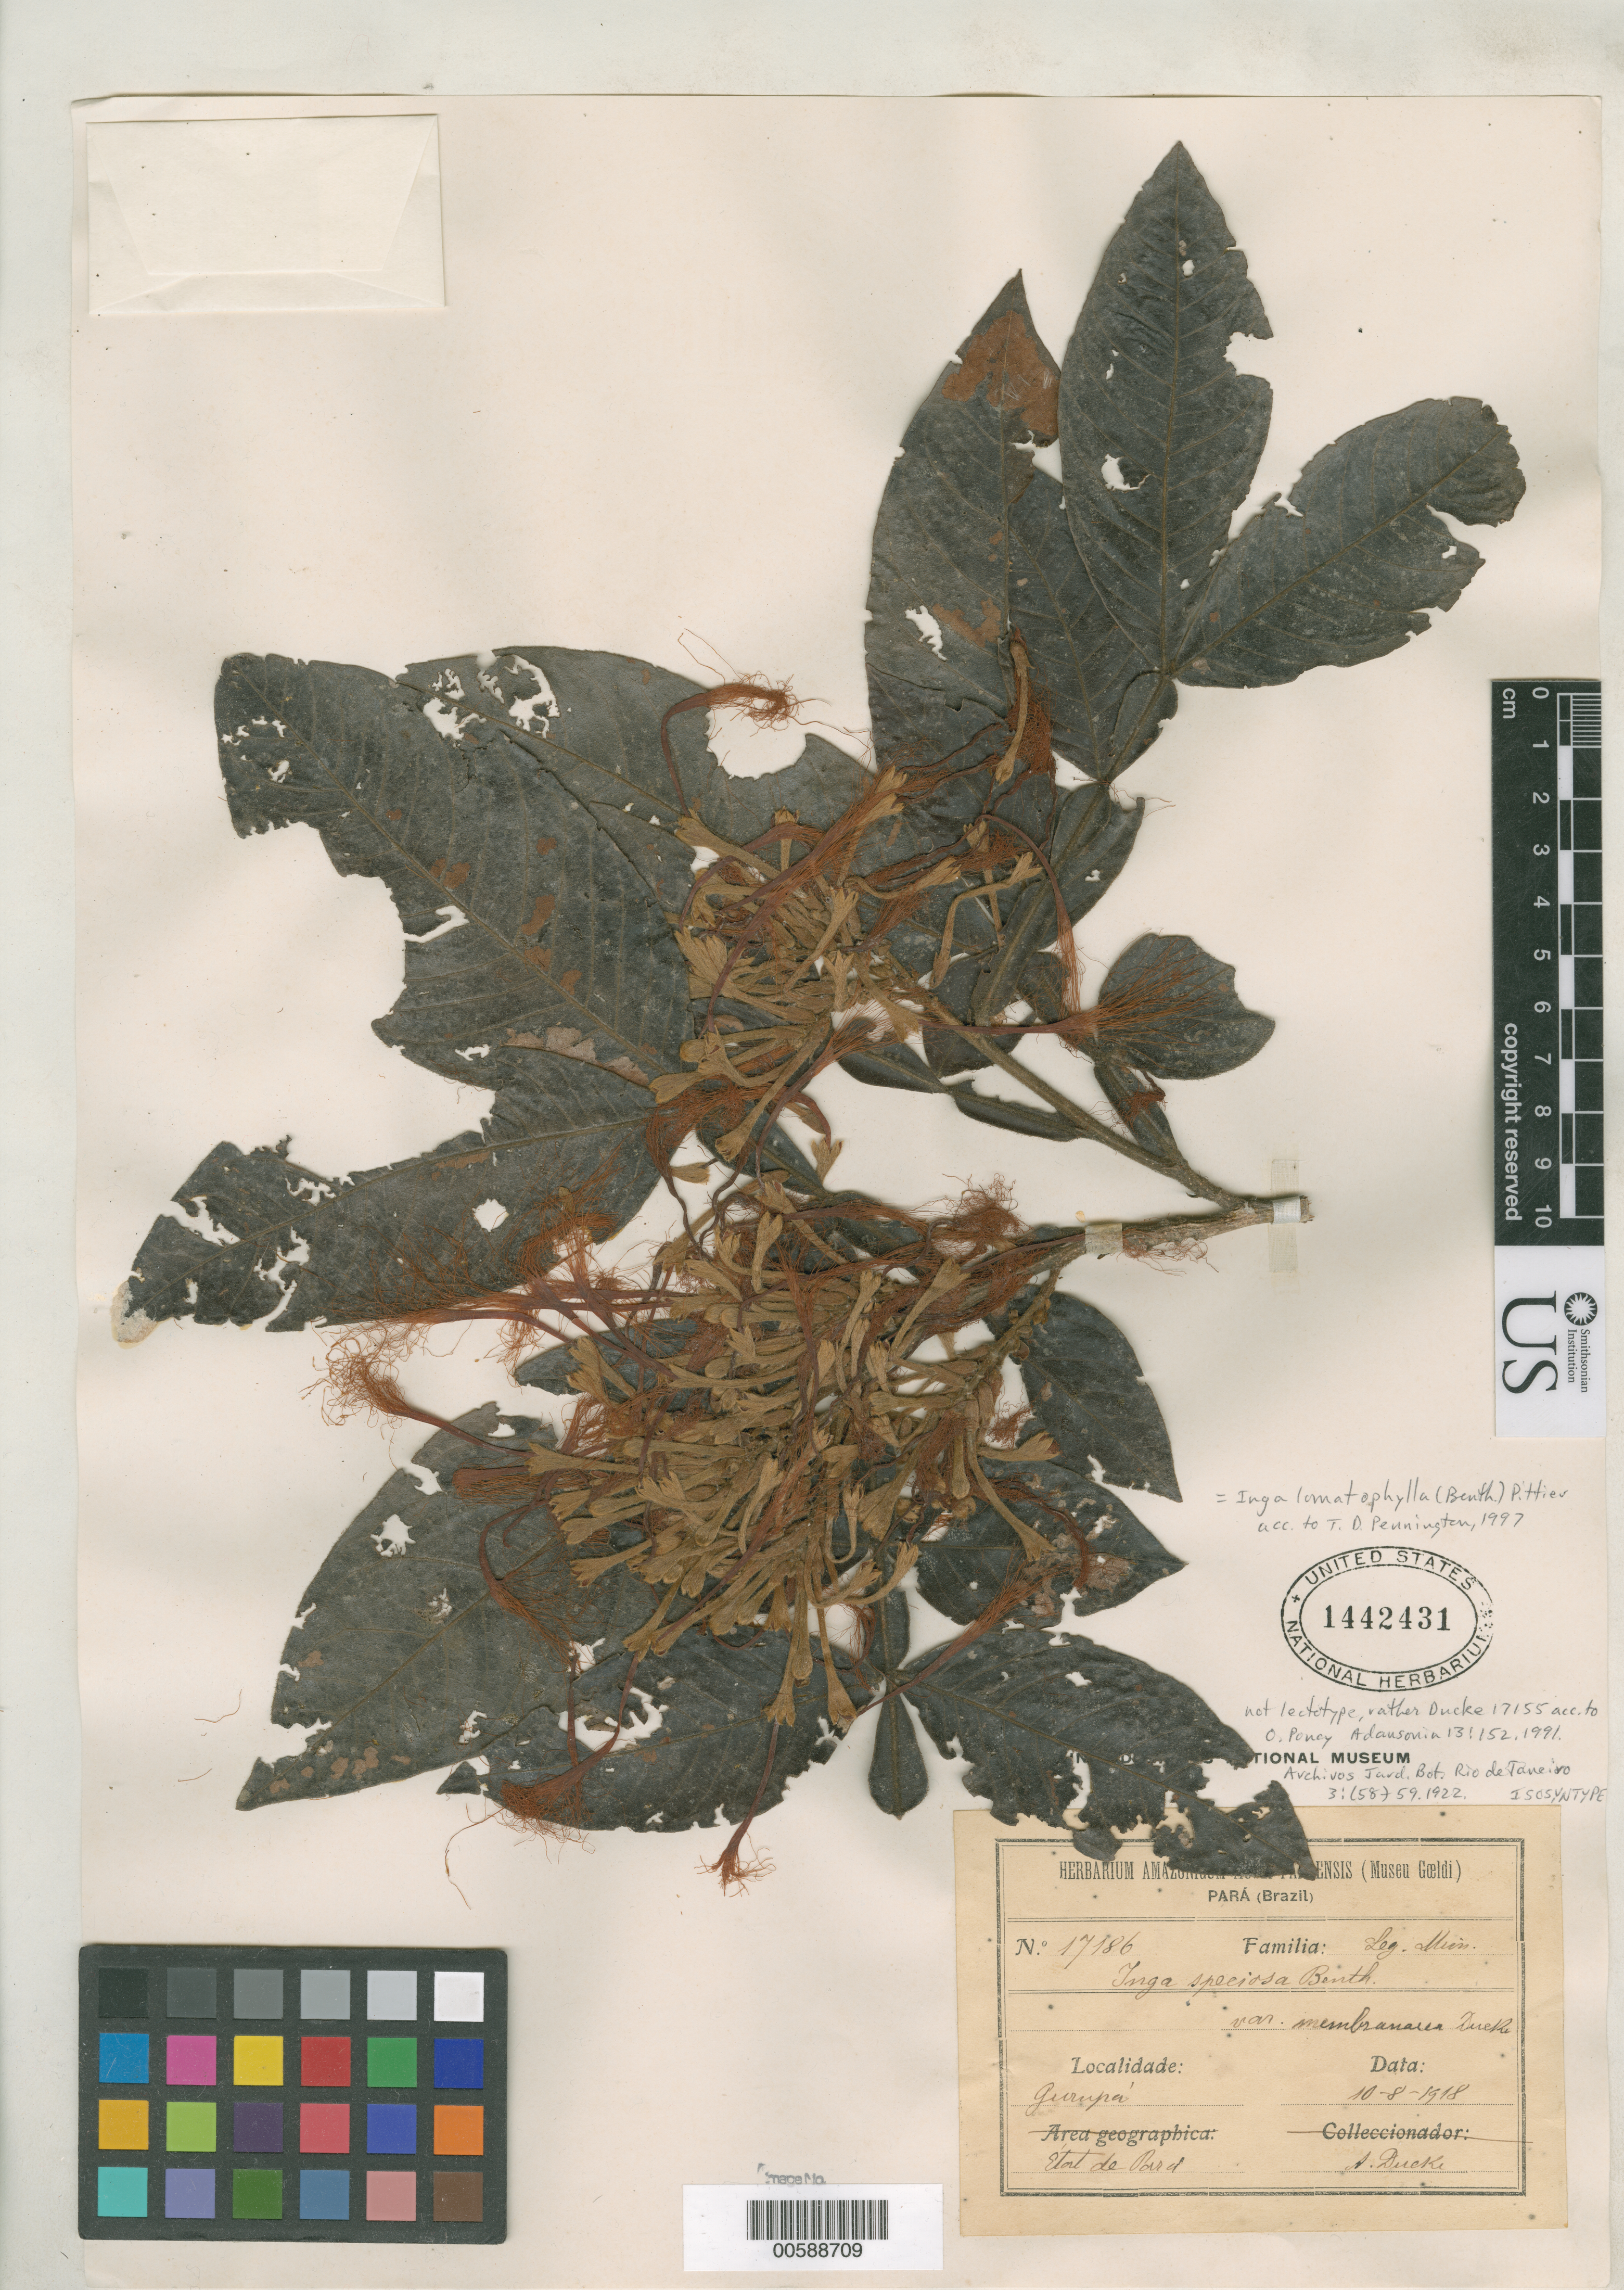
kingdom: Plantae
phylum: Tracheophyta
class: Magnoliopsida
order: Fabales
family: Fabaceae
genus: Inga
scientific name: Inga speciosa var. membranacea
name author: Ducke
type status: Isosyntype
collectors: A. Ducke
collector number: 17186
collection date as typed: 10 Aug 1918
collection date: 1918-08-10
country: Brazil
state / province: Pará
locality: Gurupa.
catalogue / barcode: US 1442431